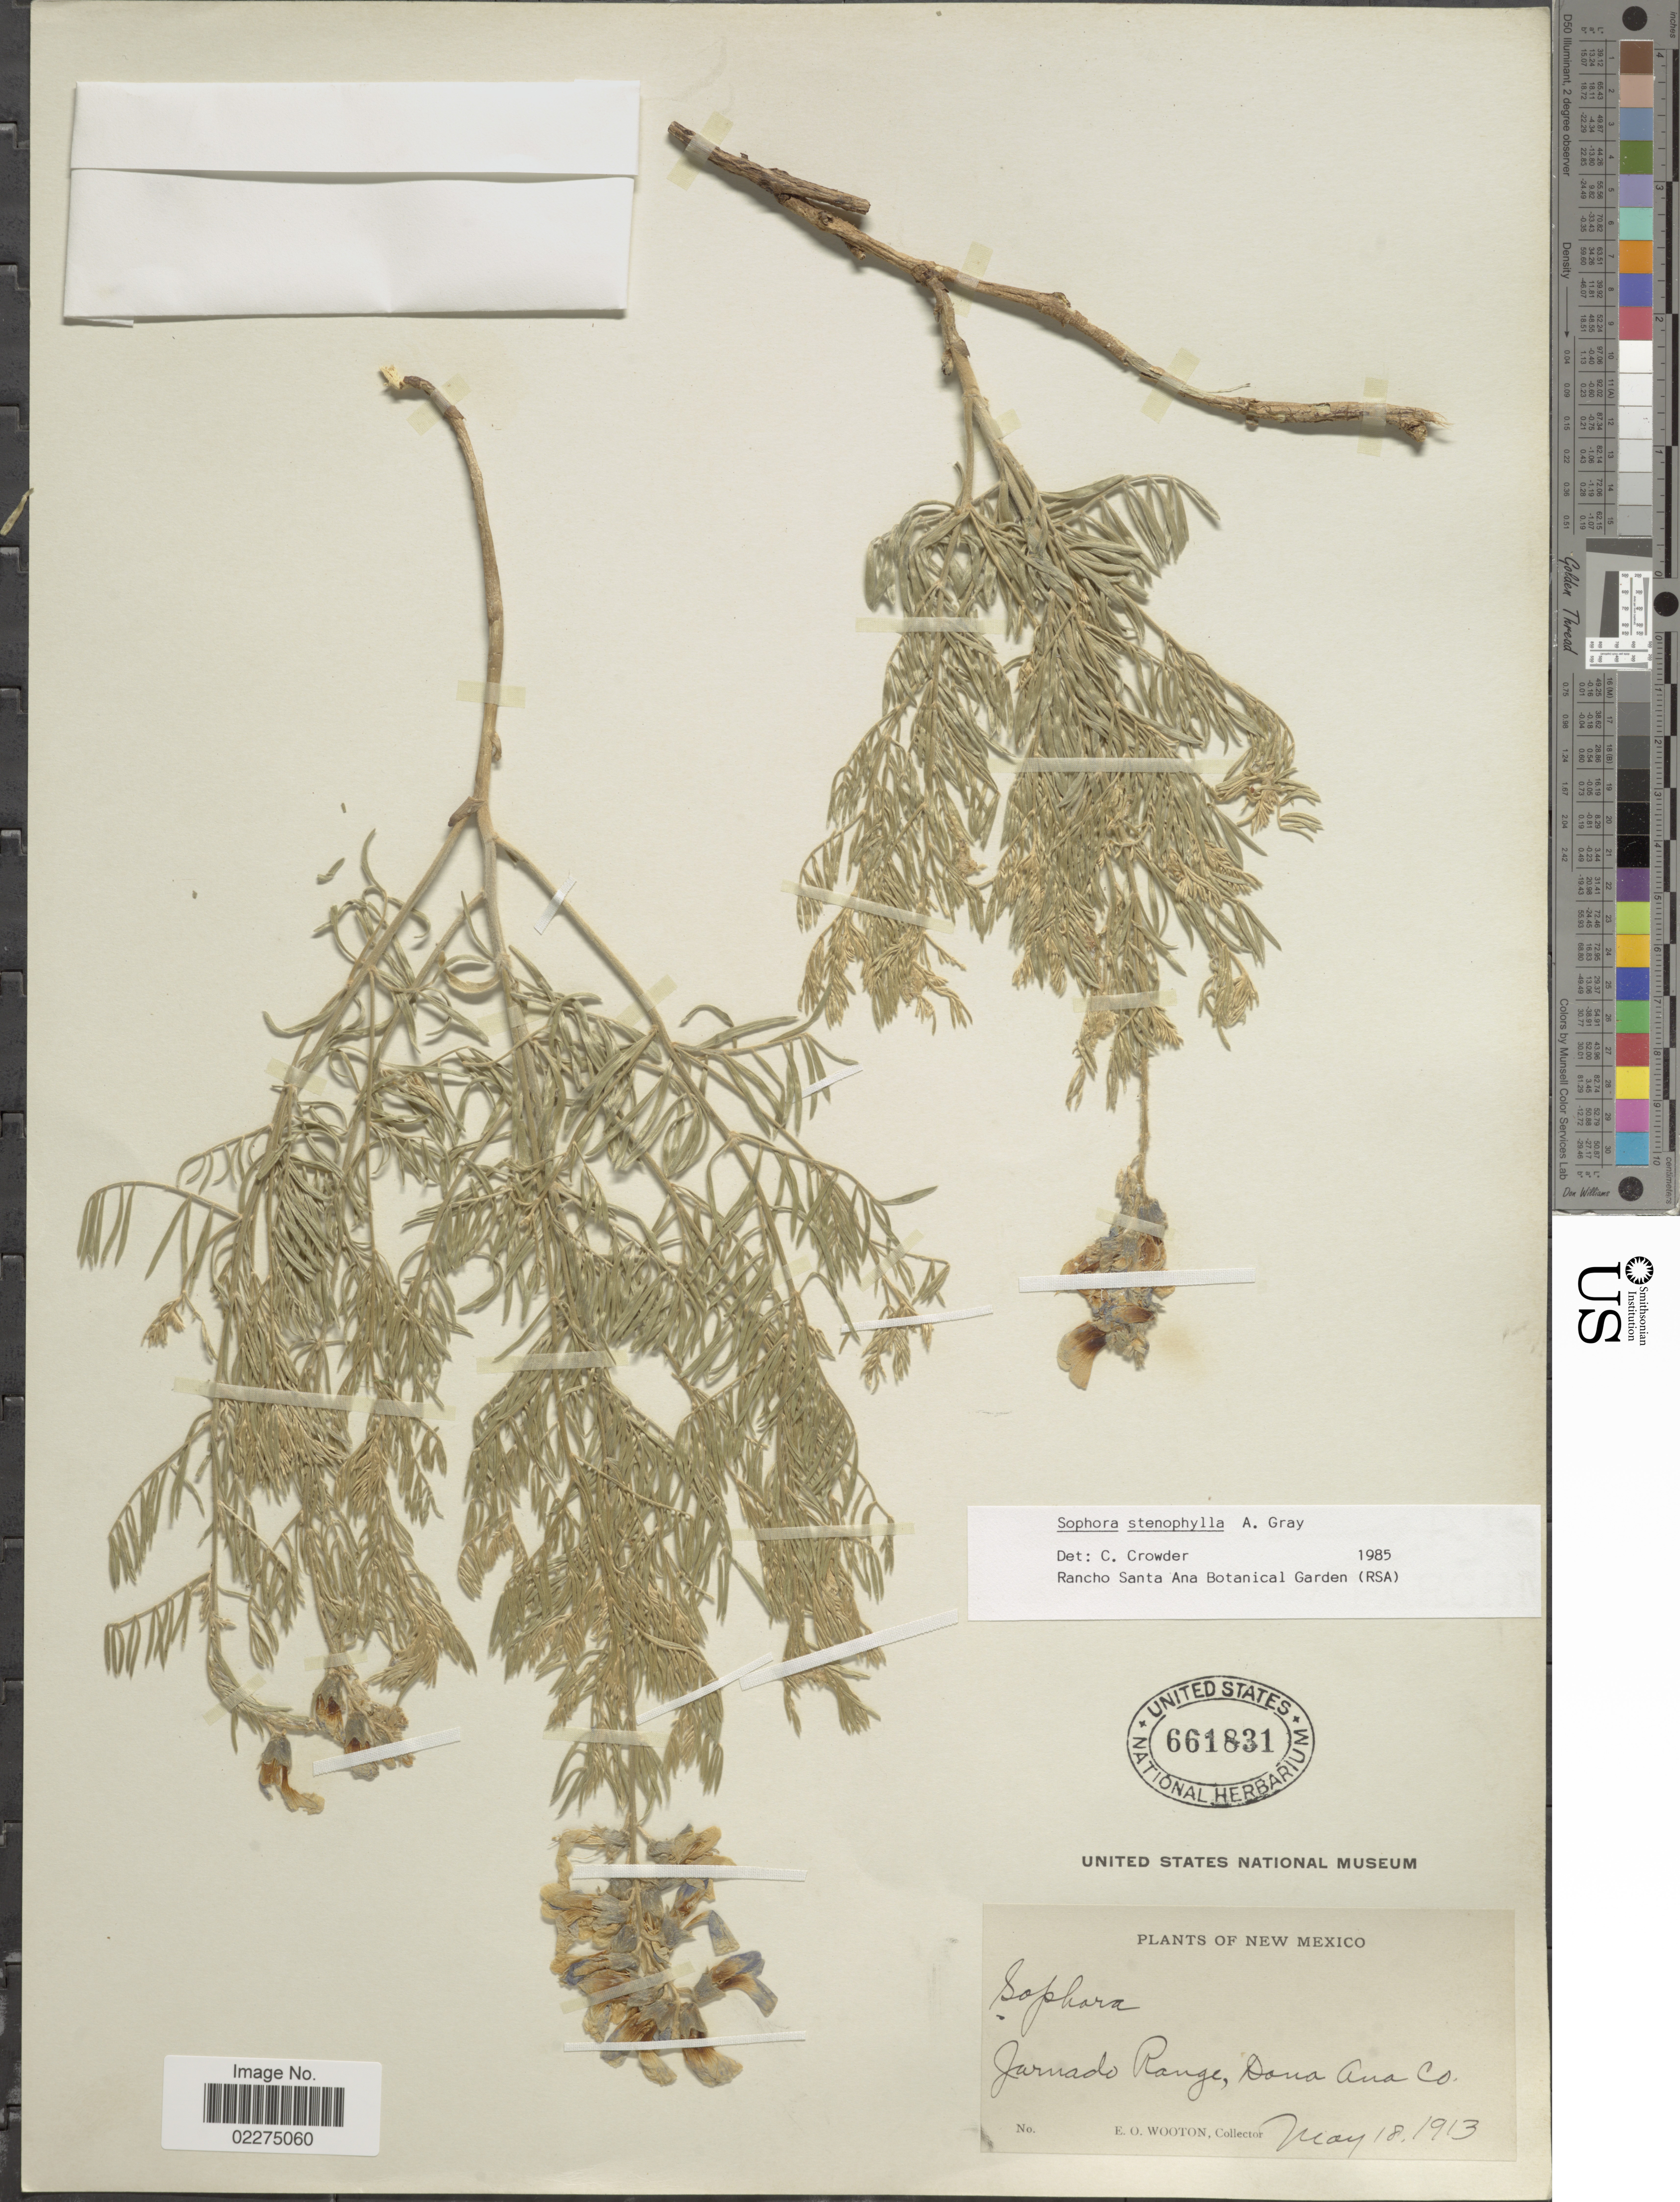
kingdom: Plantae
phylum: Tracheophyta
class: Magnoliopsida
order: Fabales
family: Fabaceae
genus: Sophora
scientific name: Sophora stenophylla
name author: A. Gray in Ives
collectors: E. O. Wooton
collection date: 1913-05-18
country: United States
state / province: New Mexico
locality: Jarnado Range, Dona Ana Co.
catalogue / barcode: US 661831